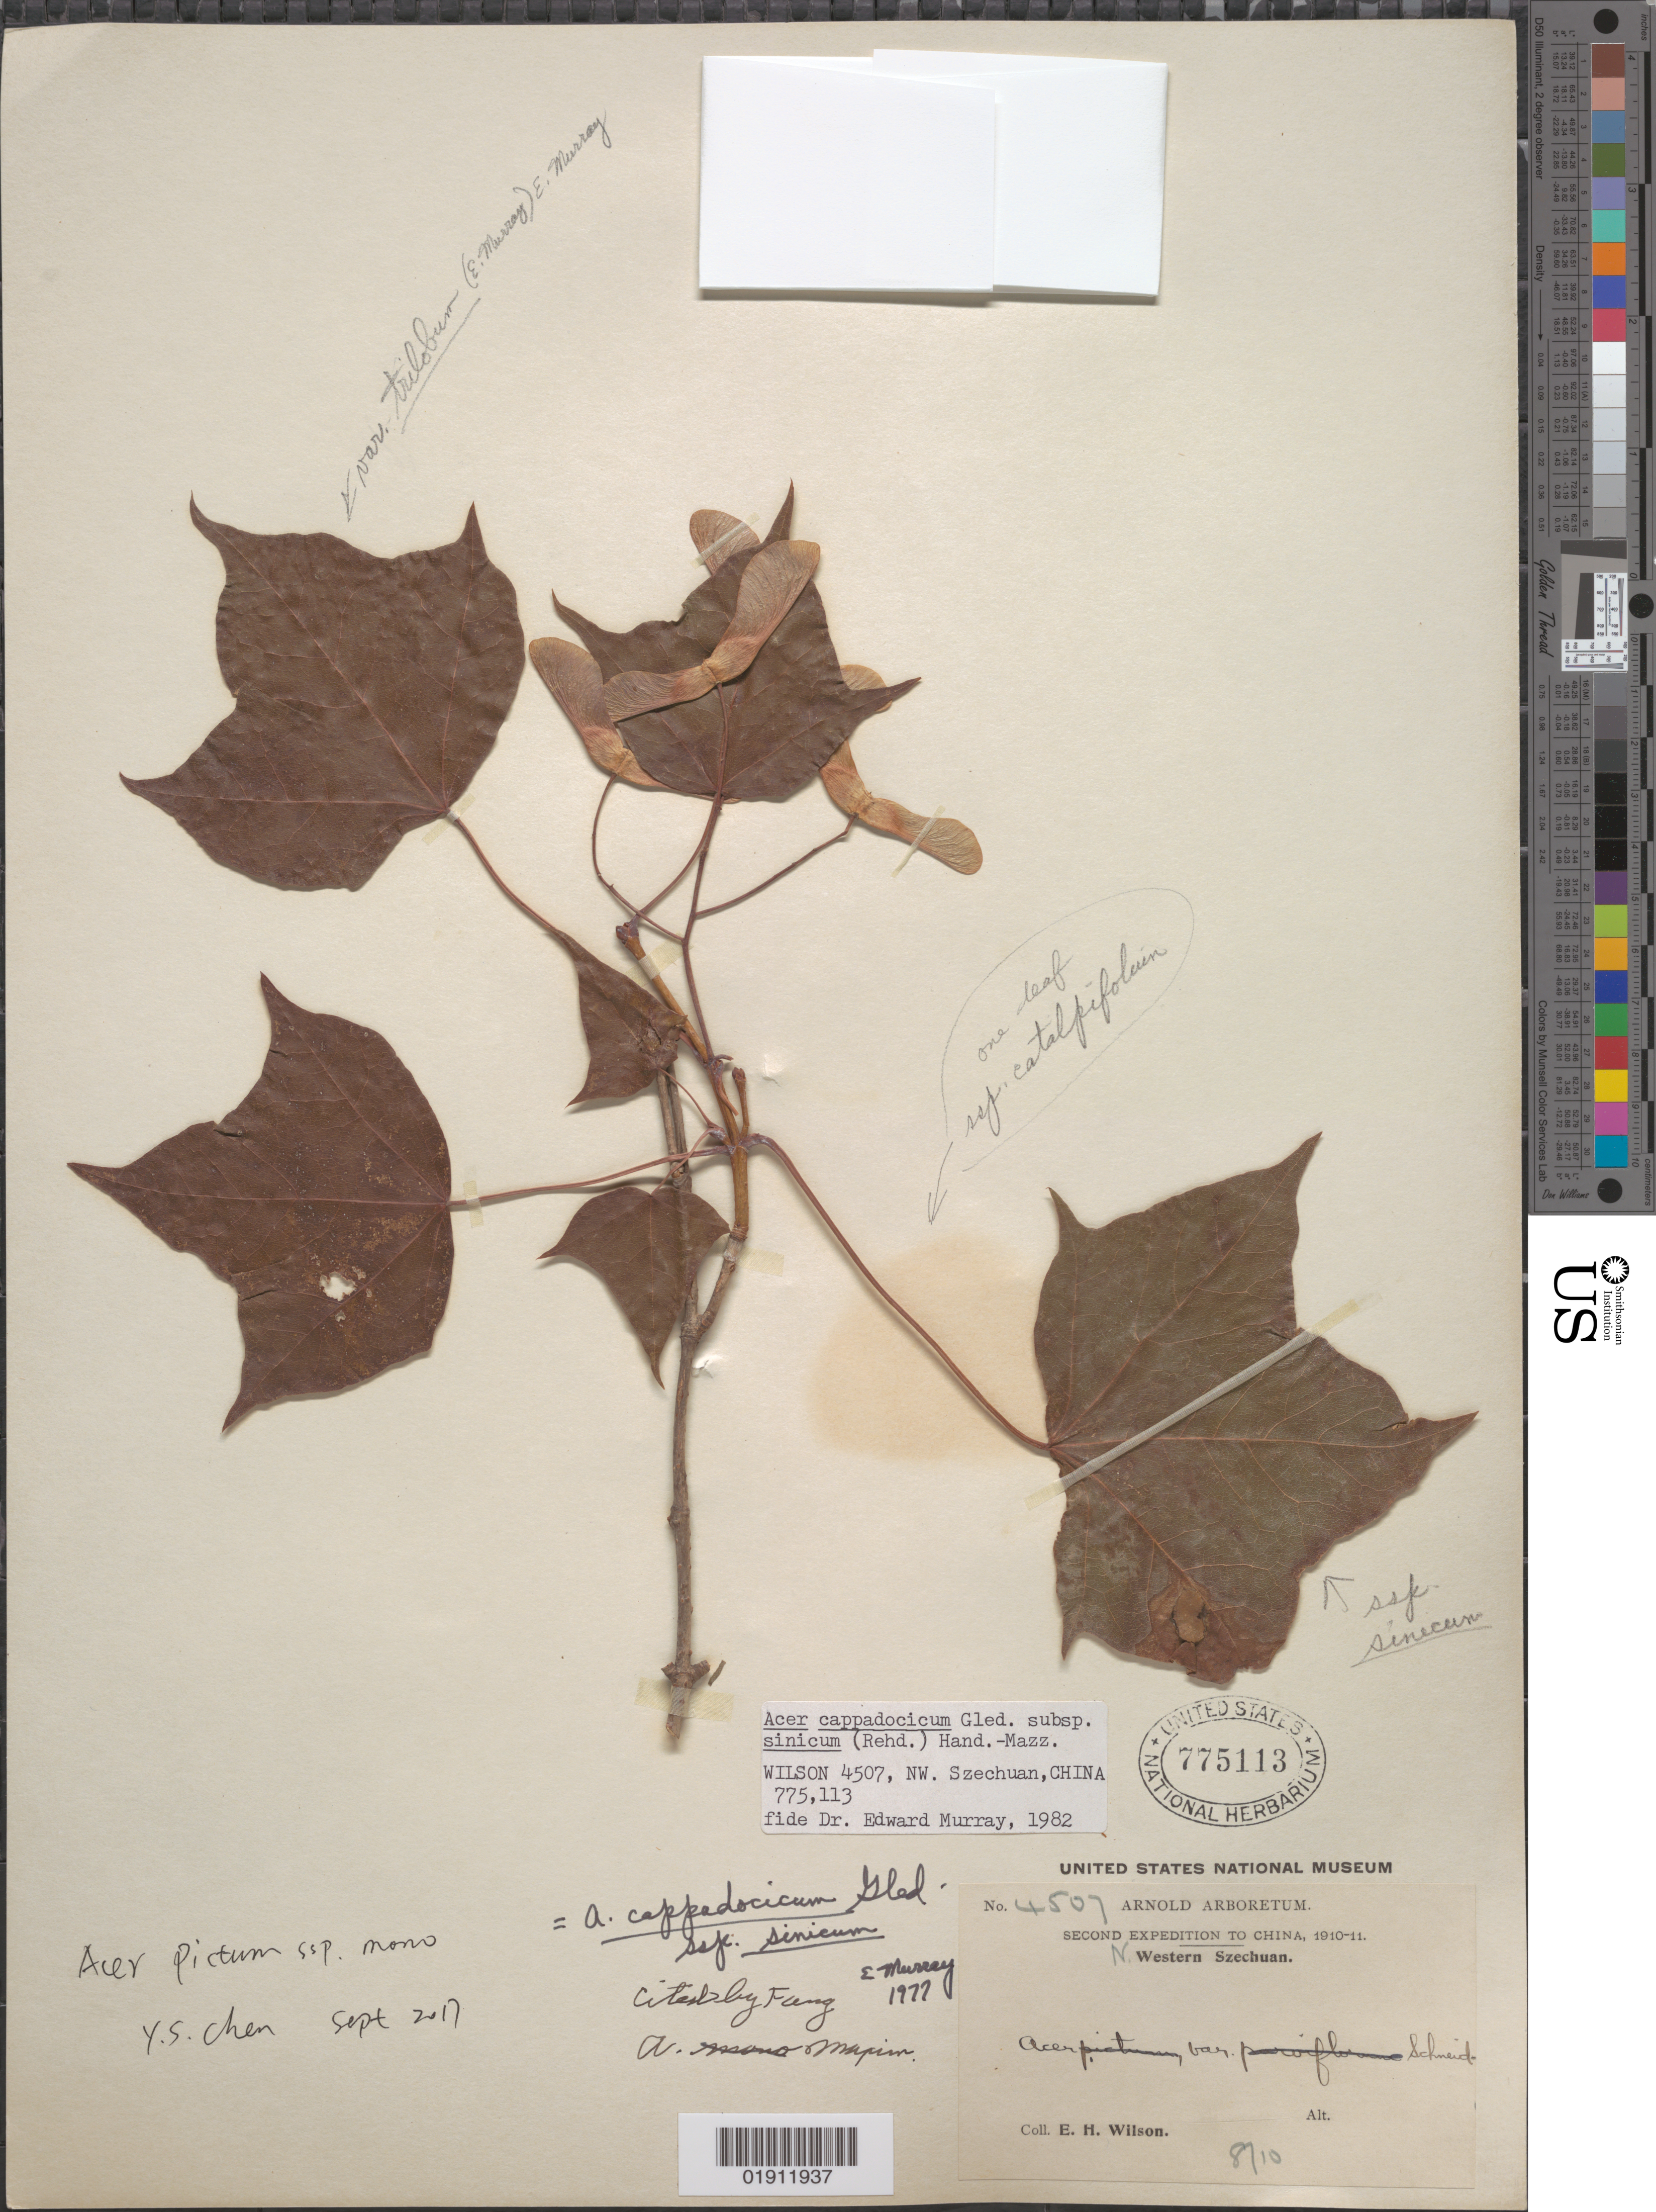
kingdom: Plantae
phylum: Tracheophyta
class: Magnoliopsida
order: Sapindales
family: Sapindaceae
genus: Acer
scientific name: Acer cappadocicum subsp. sinicum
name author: (Rehder) Hand.-Mazz.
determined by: Murray, Edward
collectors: E. H. Wilson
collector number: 4507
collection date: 1910-08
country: China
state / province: Sichuan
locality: Northwestern Szechuan [Sichuan]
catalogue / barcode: US 775113